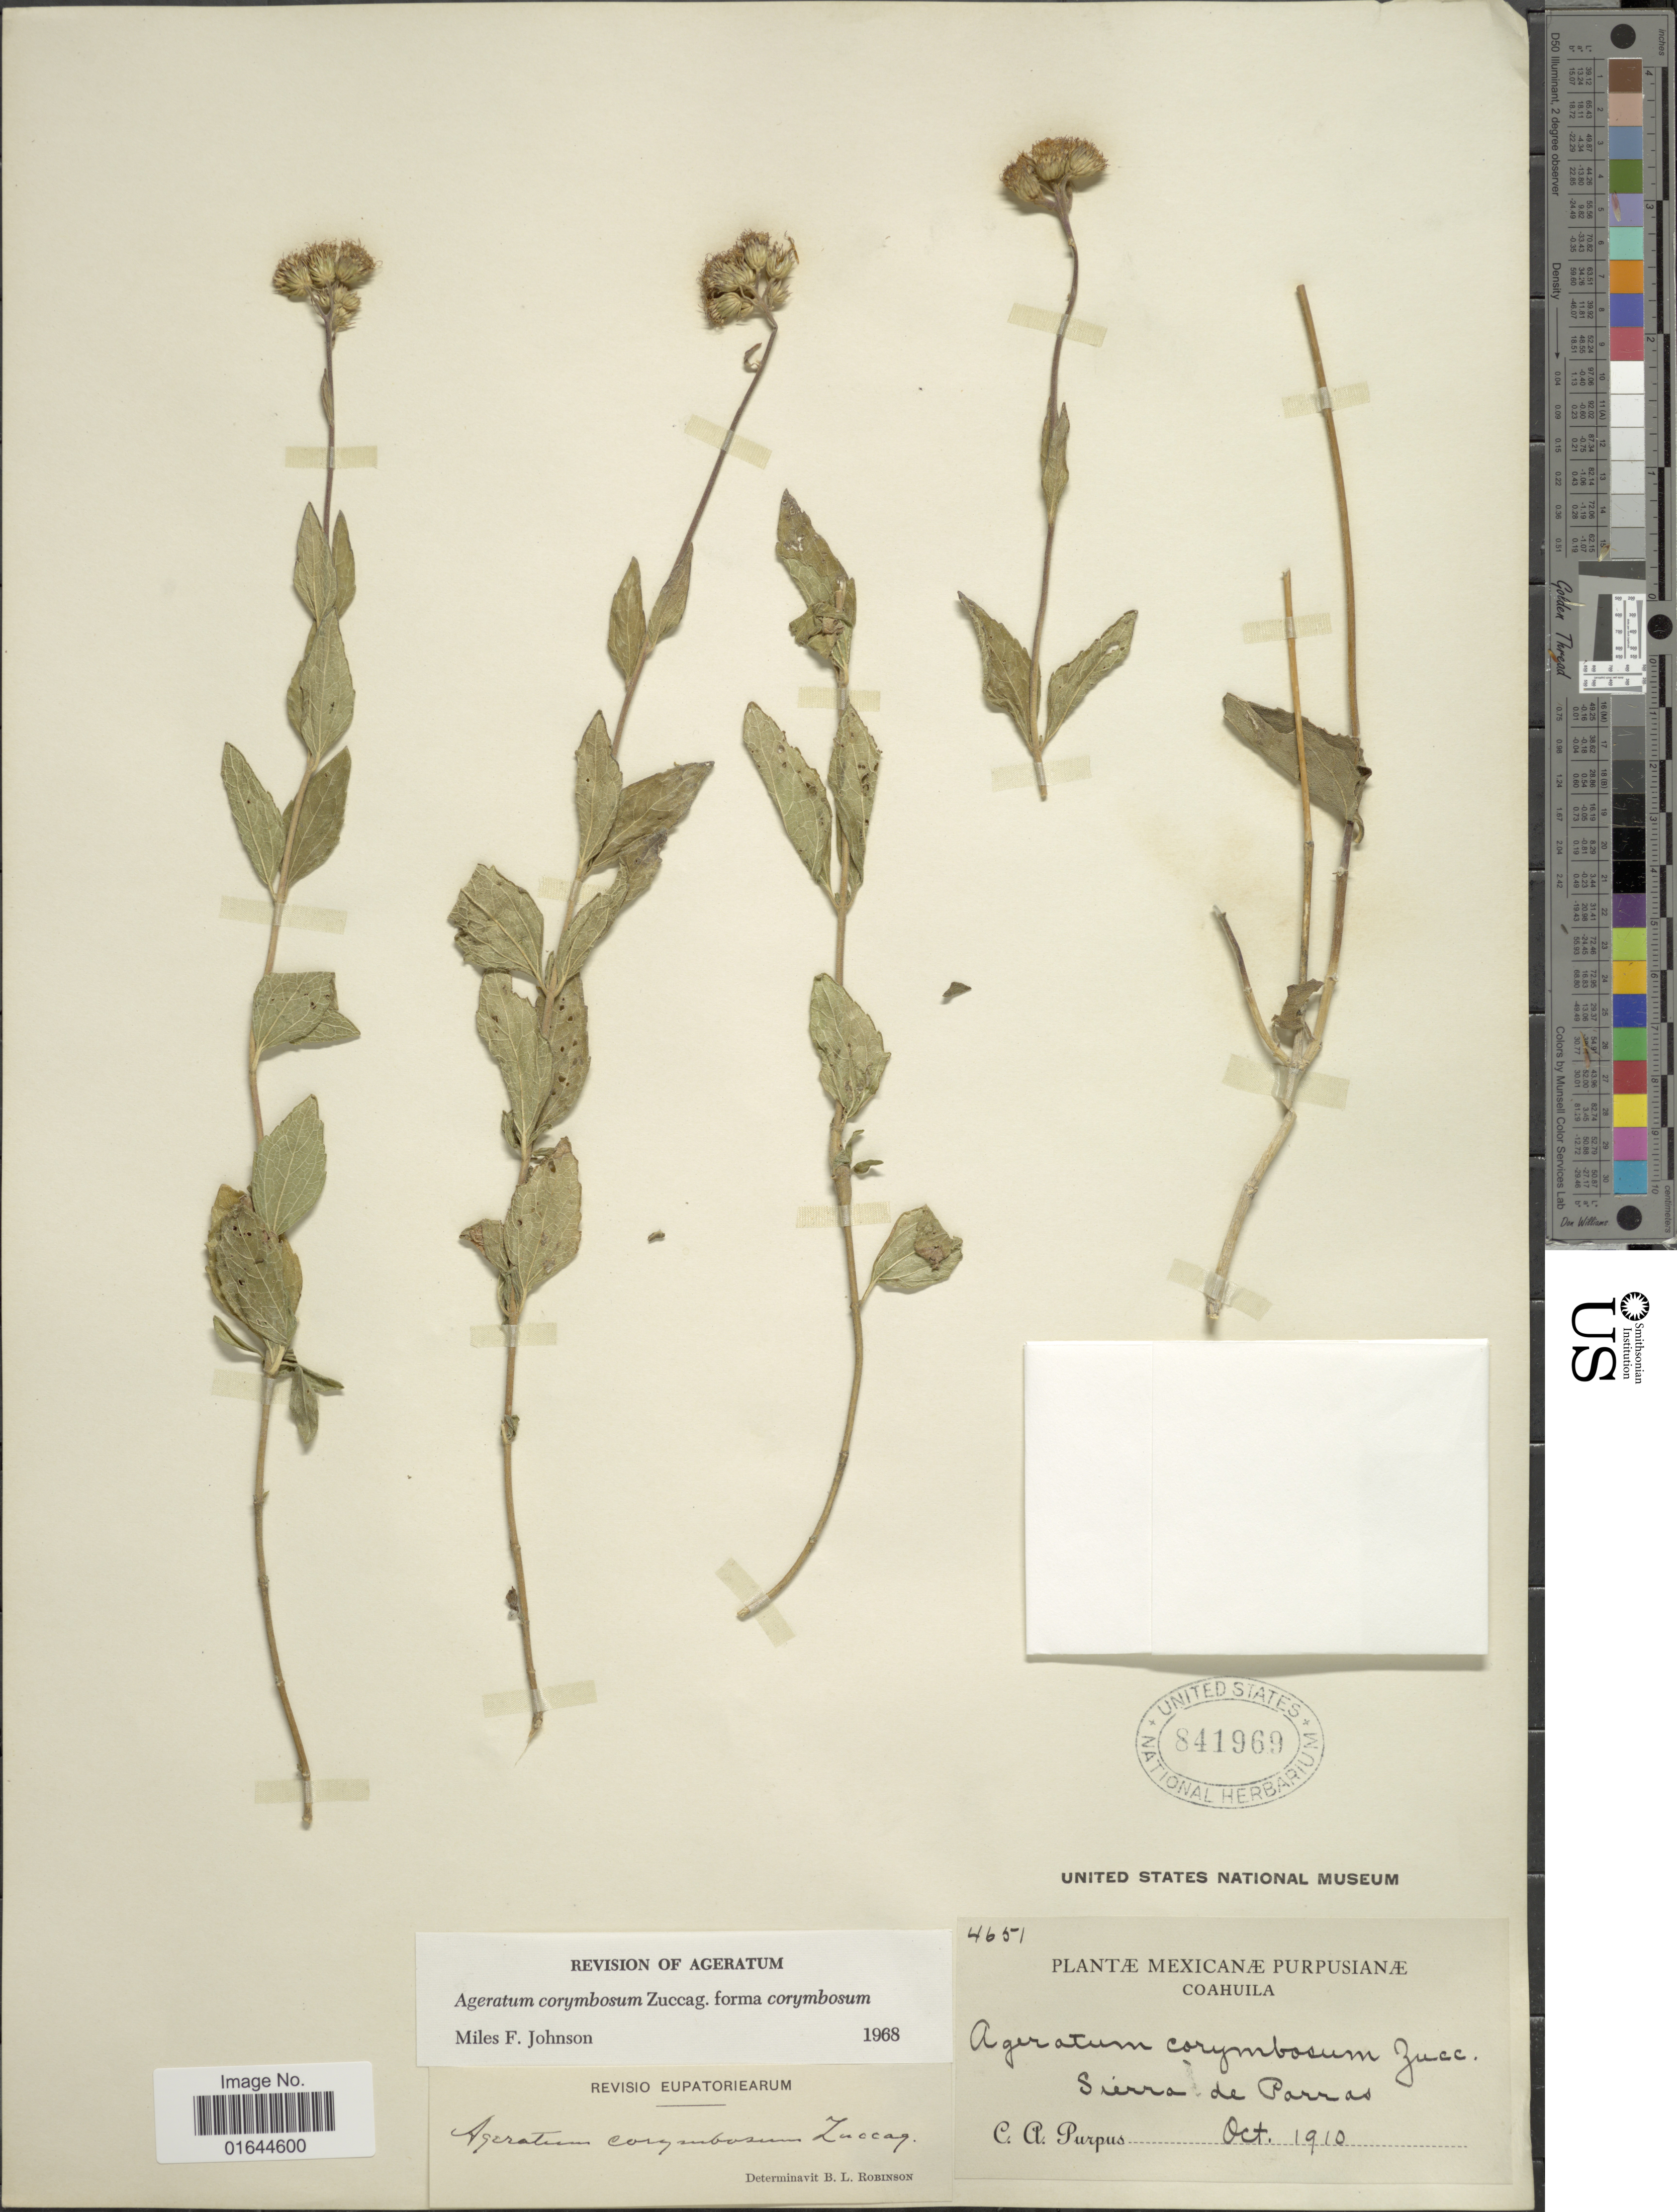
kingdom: Plantae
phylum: Tracheophyta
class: Magnoliopsida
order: Asterales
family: Asteraceae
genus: Ageratum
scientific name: Ageratum corymbosum f. corymbosum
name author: Zuccagni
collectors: C. A. Purpus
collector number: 4651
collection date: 1910-10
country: Mexico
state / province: Coahuila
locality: Coahuila, Sierra de Parras.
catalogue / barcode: US 841969